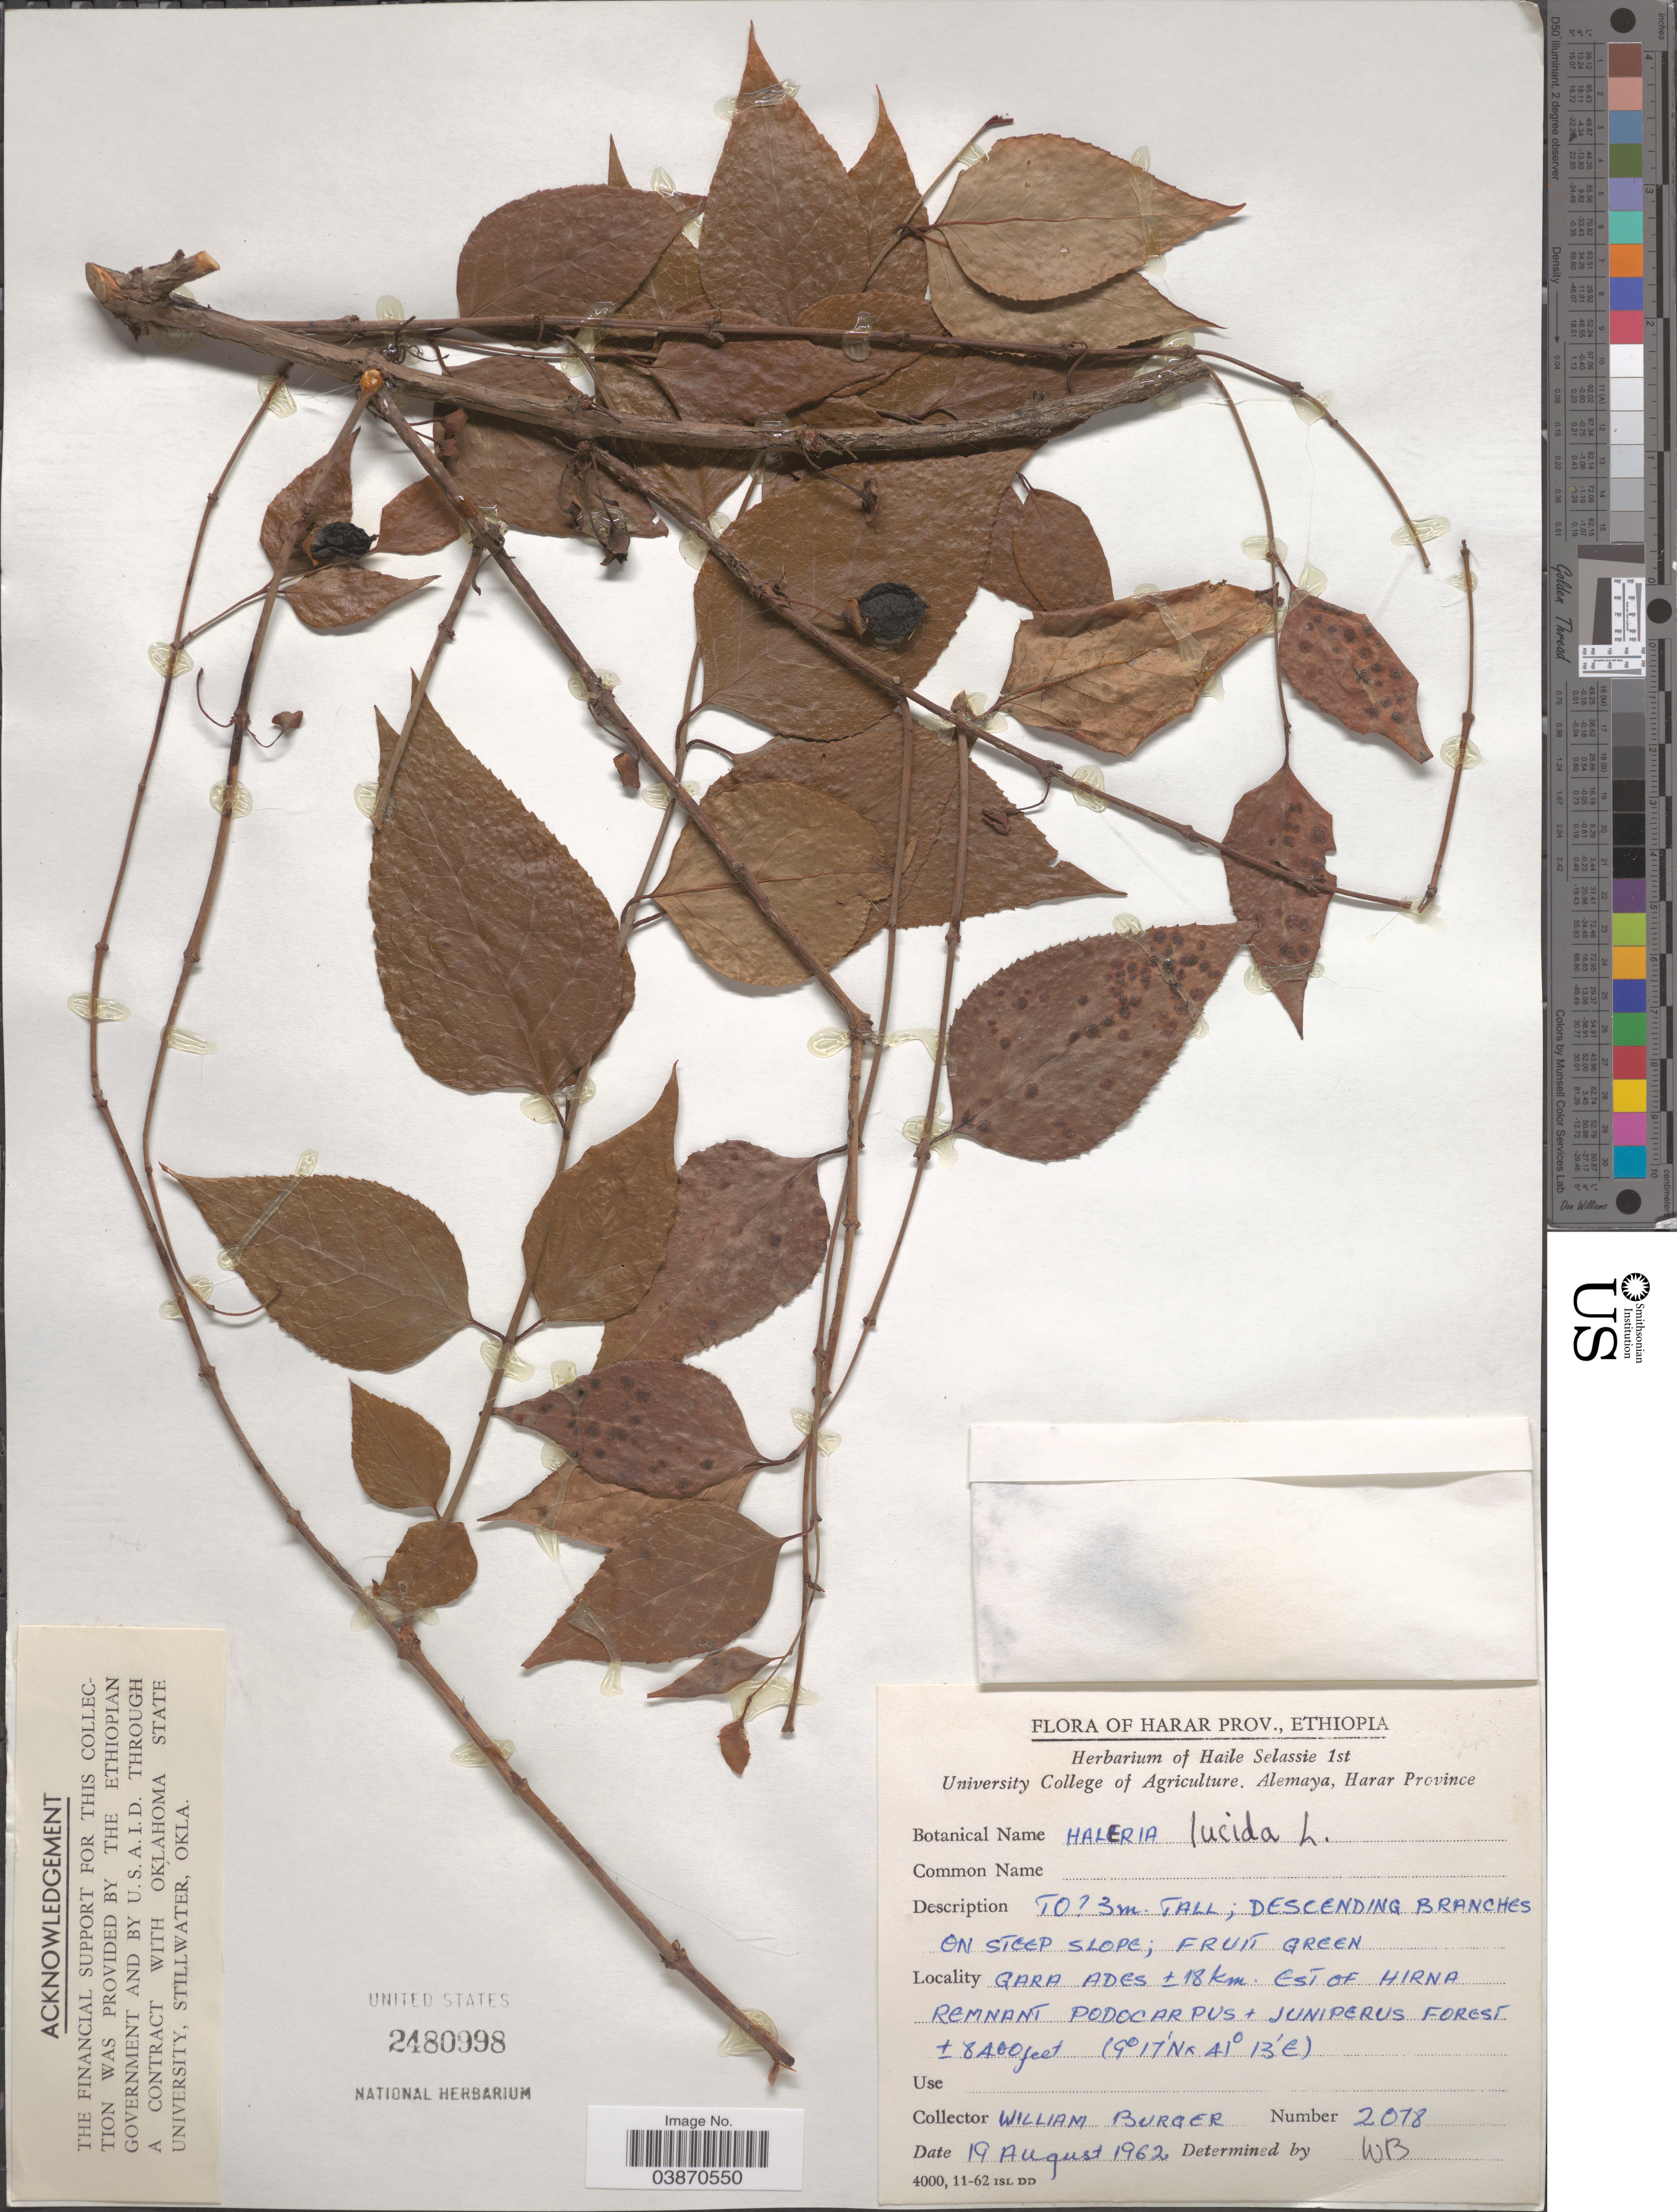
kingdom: Plantae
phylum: Tracheophyta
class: Magnoliopsida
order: Lamiales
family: Stilbaceae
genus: Halleria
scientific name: Halleria lucida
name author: L.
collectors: W. Burger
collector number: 2078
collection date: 1962-08-19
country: Ethiopia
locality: Harar Prov., Ethiopia. Gara Ades ±18 km. Est of Hirna Remnant Podocarpus & Juniperus Forest.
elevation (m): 2560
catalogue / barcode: US 2480998